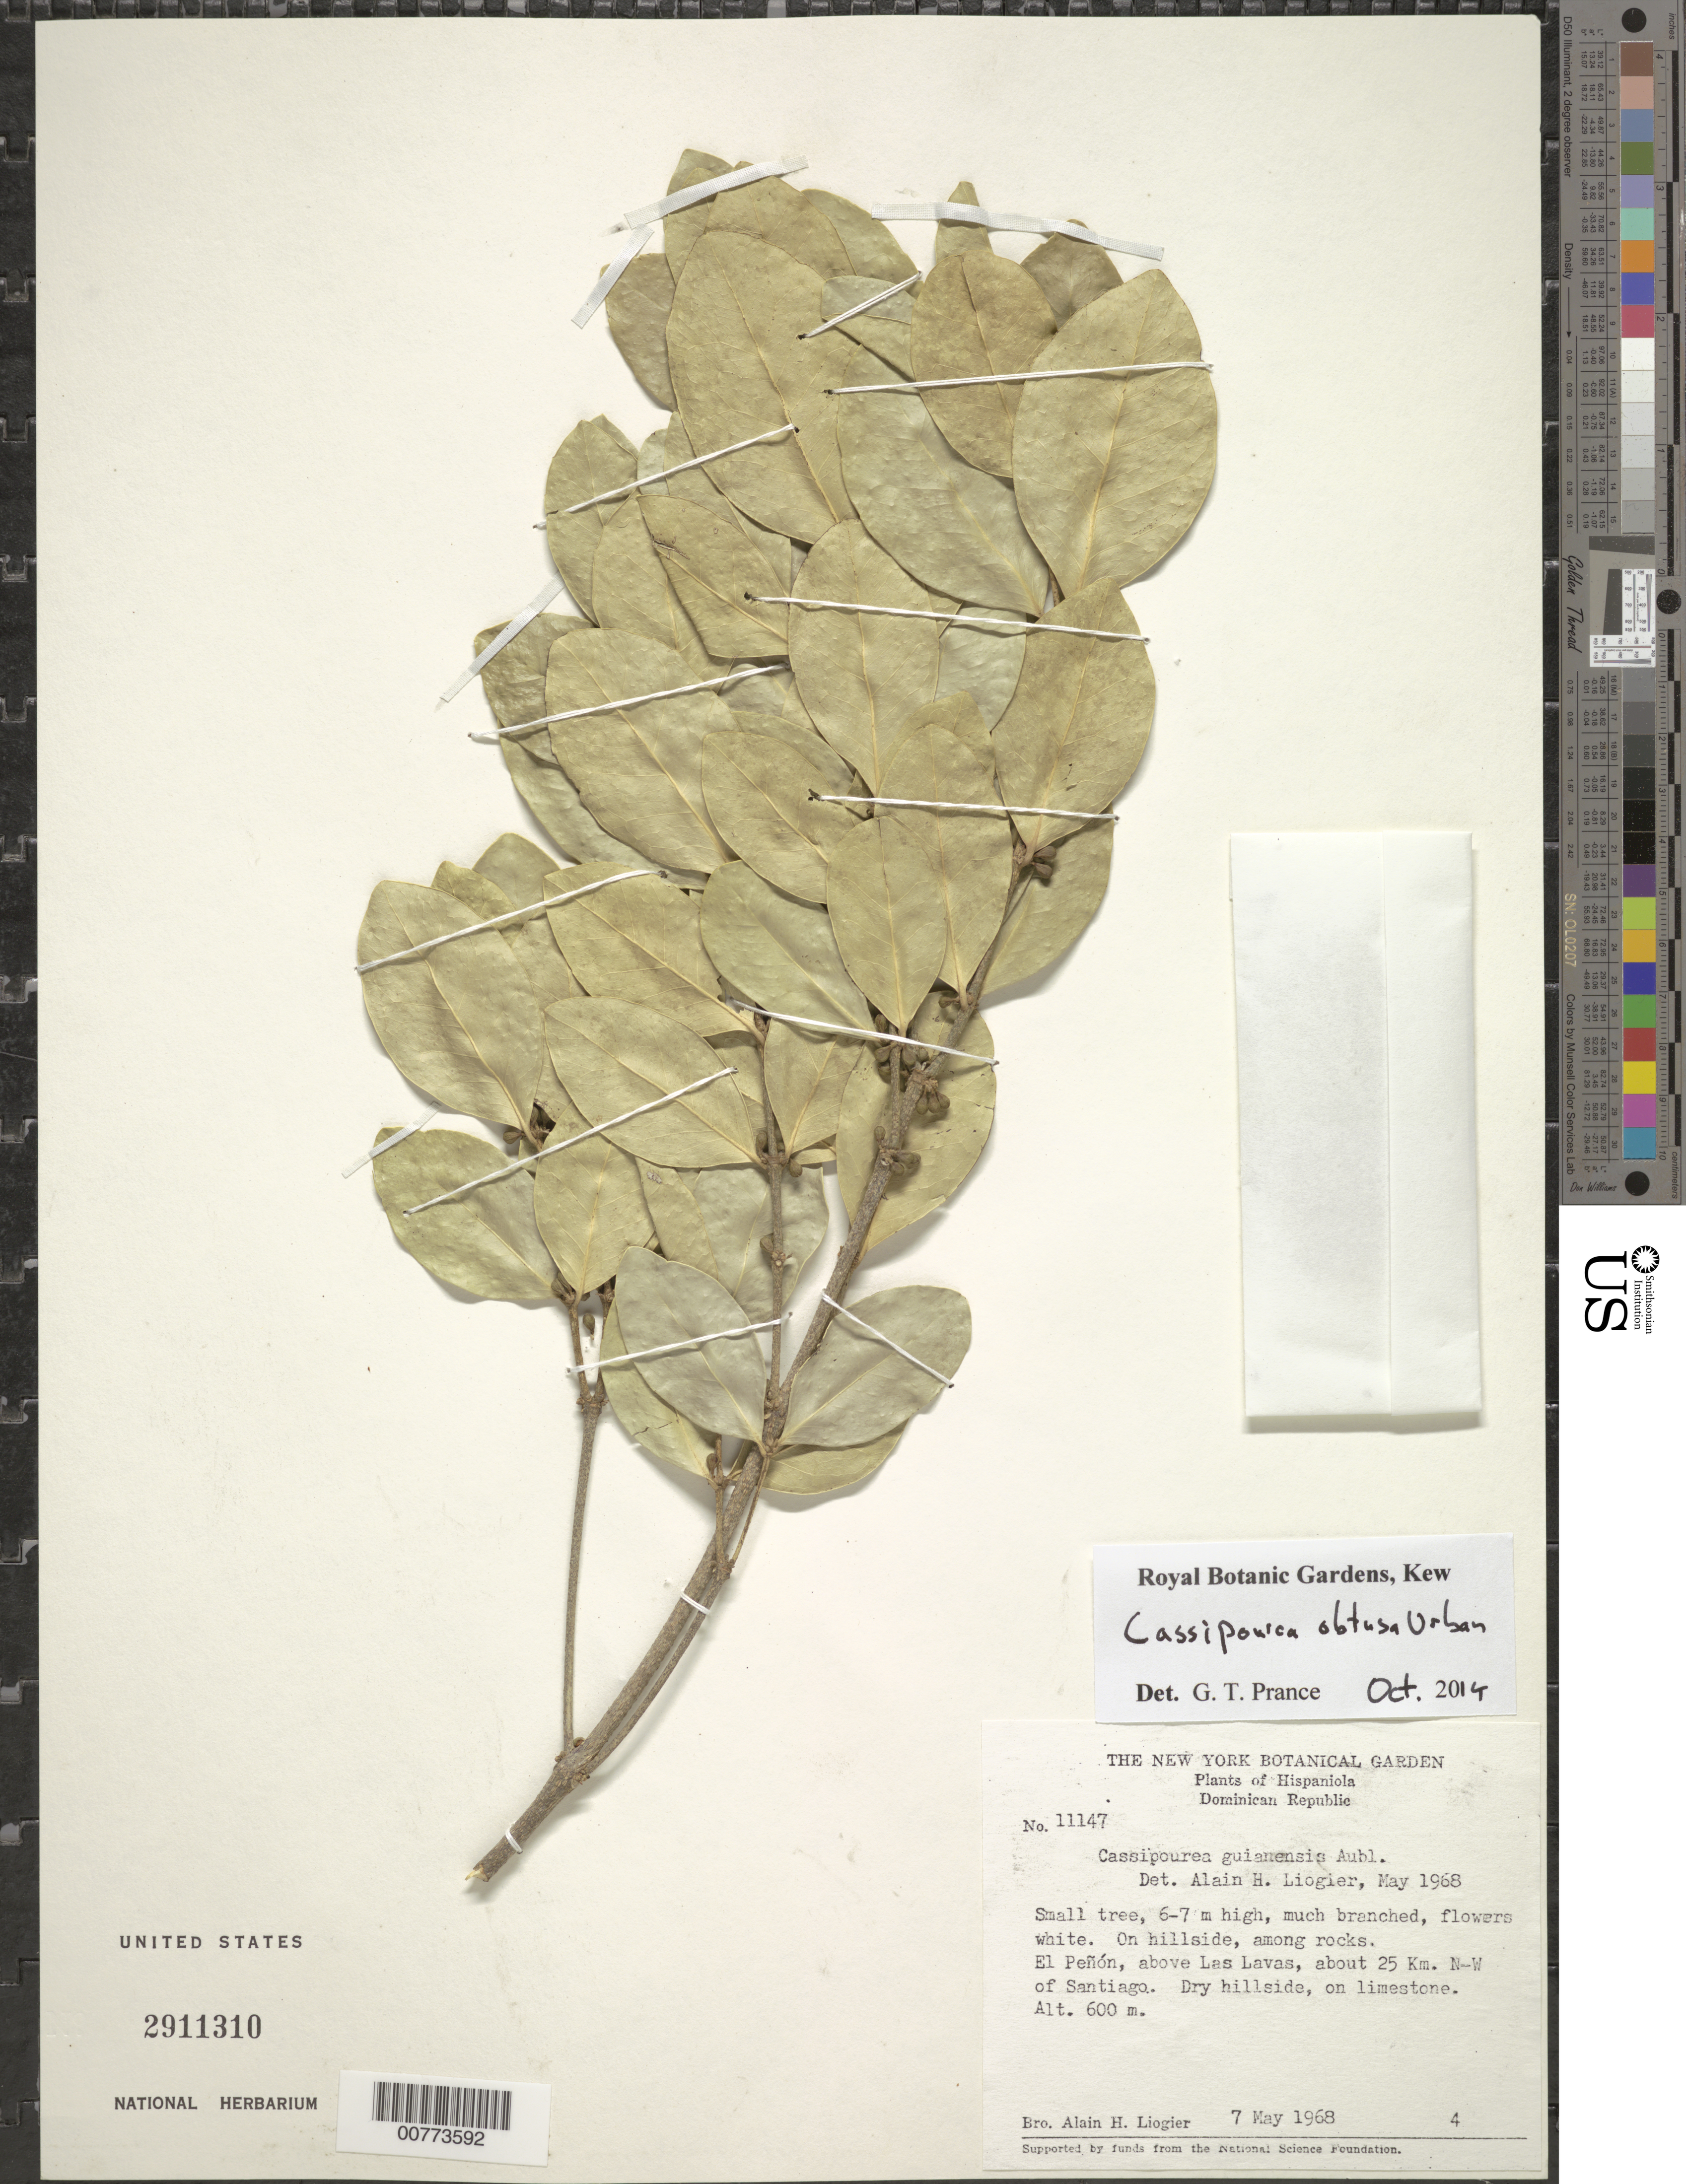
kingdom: Plantae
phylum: Tracheophyta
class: Magnoliopsida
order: Malpighiales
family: Rhizophoraceae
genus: Cassipourea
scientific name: Cassipourea obtusa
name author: Urb.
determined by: Prance, G. T.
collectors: A. H. Liogier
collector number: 11147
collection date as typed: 07 May 1968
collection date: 1968-05-07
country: Dominican Republic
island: Hispaniola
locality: El Peñón, above Las Lavas, about 25 km northwest of Santiago.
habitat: Dry hillside, on limestone.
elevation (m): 600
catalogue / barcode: US 2911310